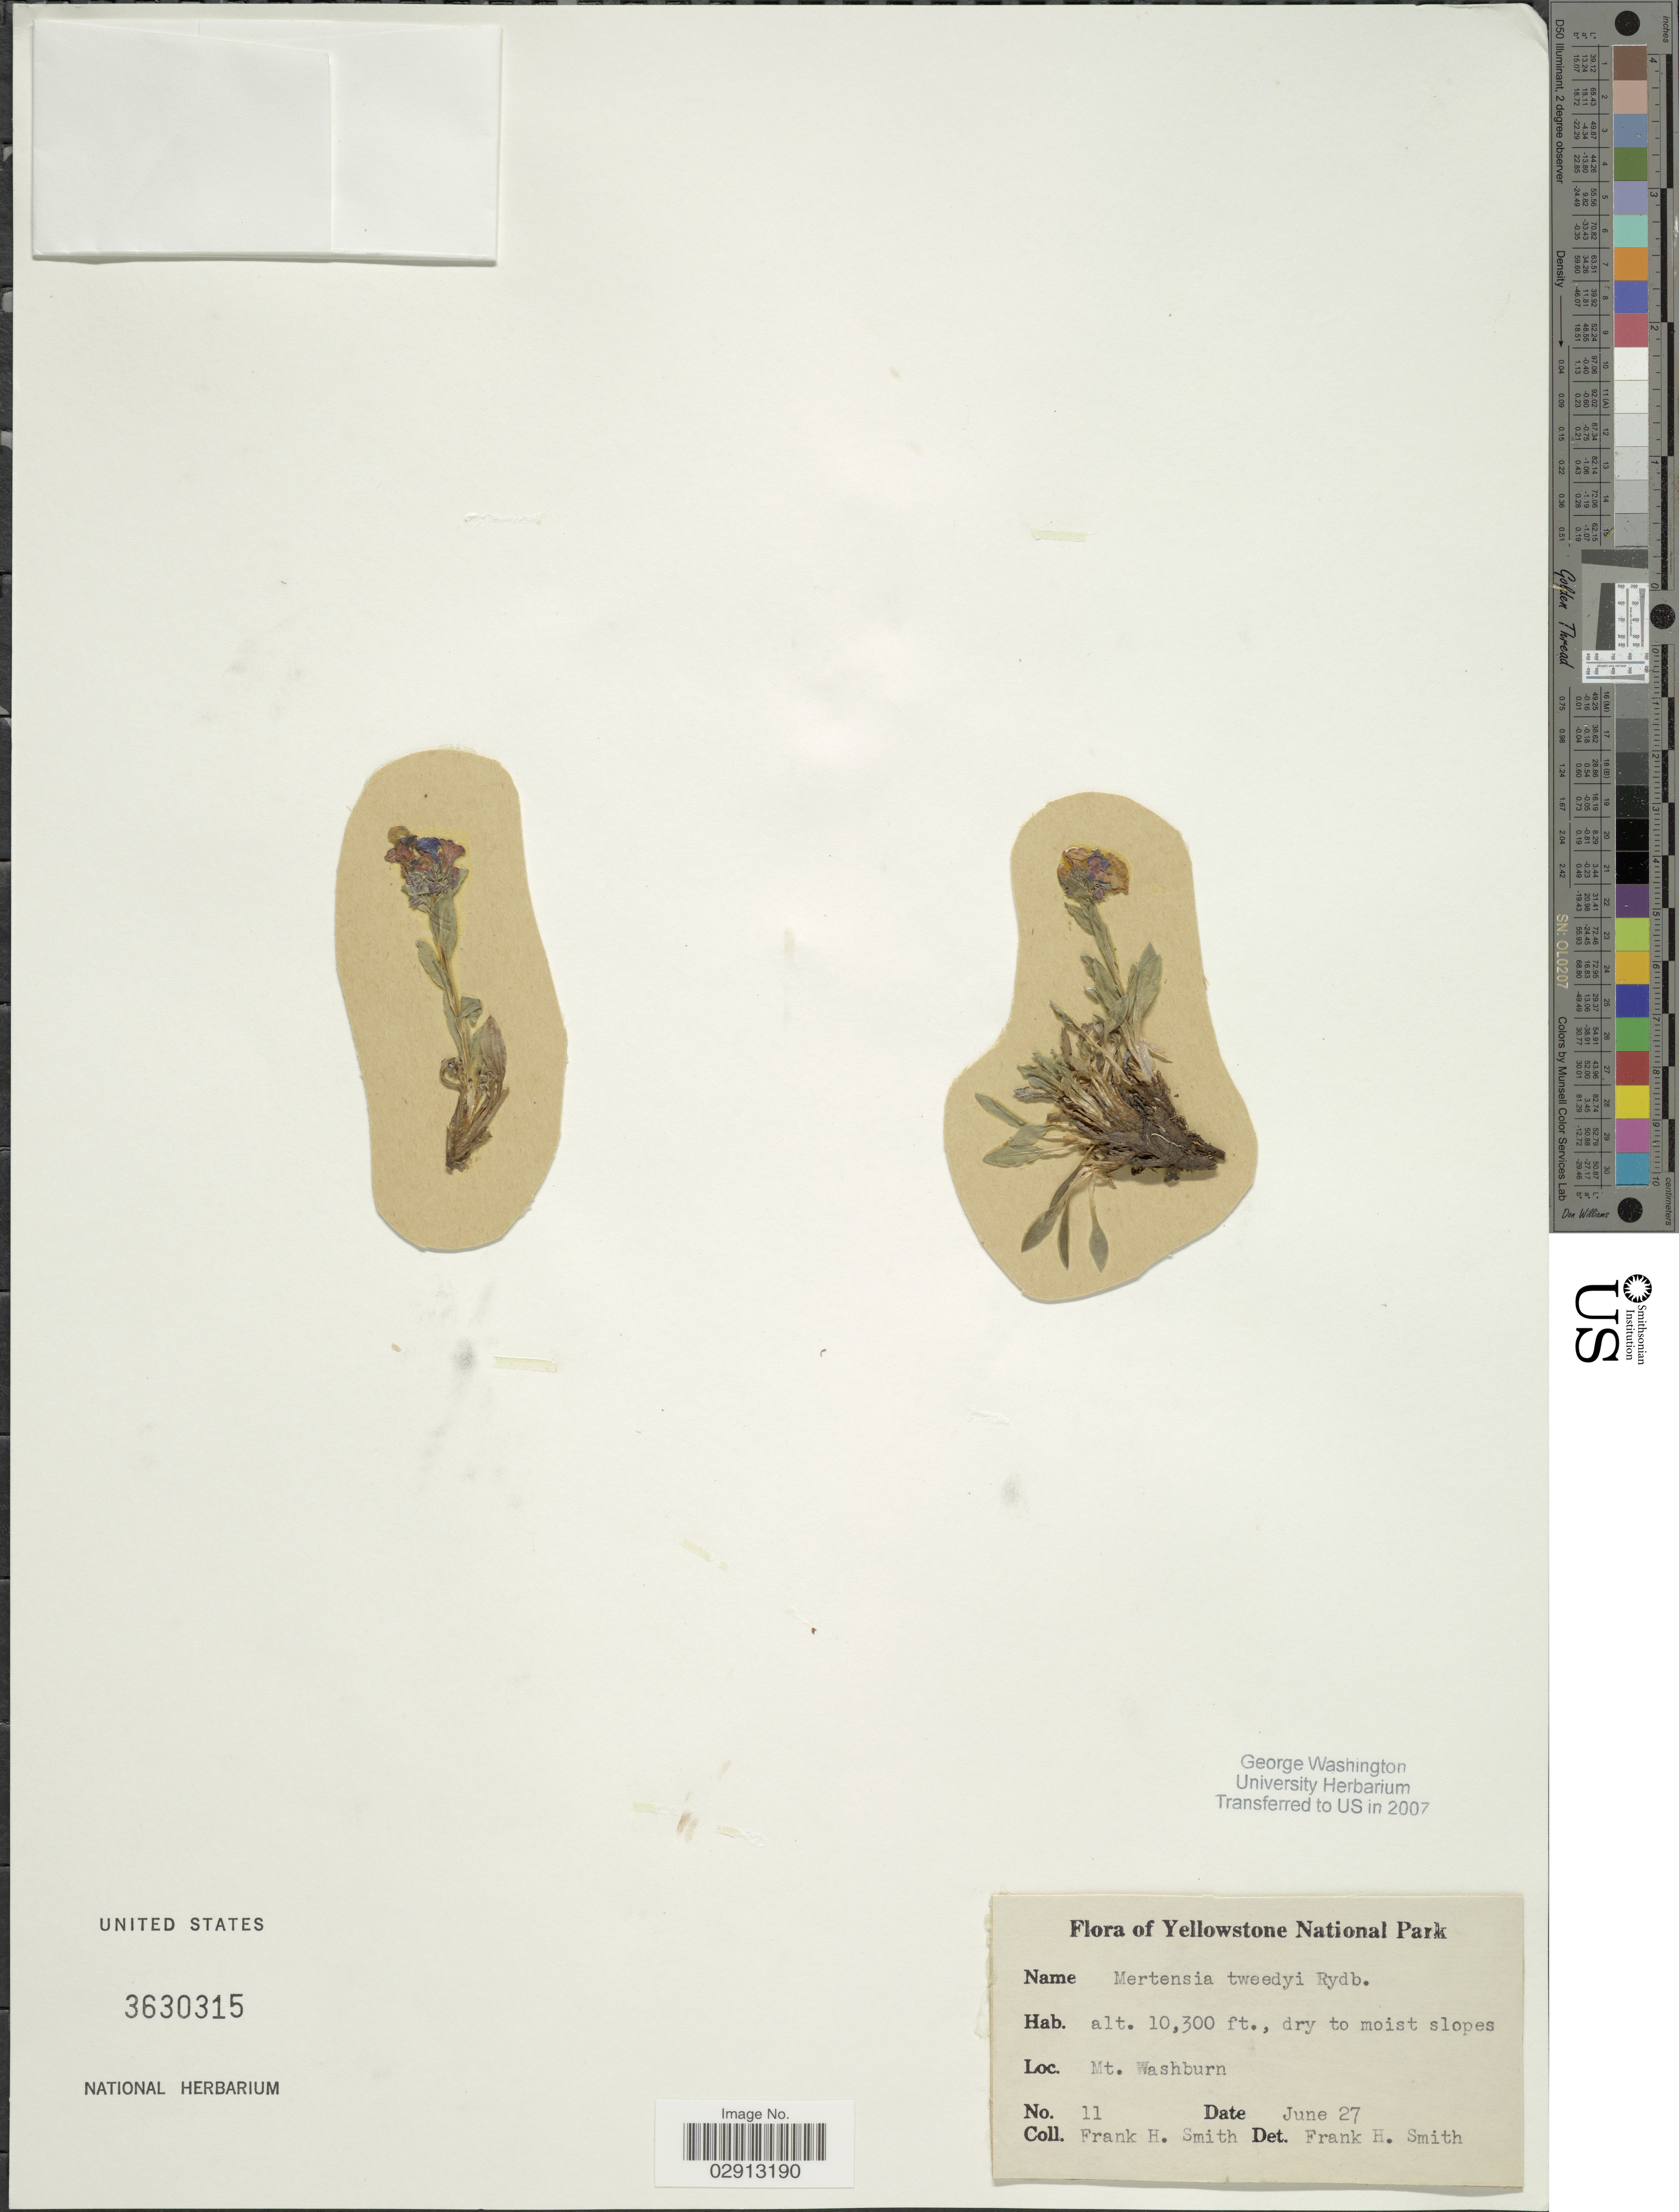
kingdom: Plantae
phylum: Tracheophyta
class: Magnoliopsida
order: Boraginales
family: Boraginaceae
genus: Mertensia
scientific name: Mertensia tweedyi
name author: Rydb.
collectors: F. Smith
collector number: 11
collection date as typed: Transcribed d/m/y: /6/27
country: United States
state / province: Wyoming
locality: Yellowstone National Park. Mt. Washburn.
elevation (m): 3139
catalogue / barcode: US 3630315